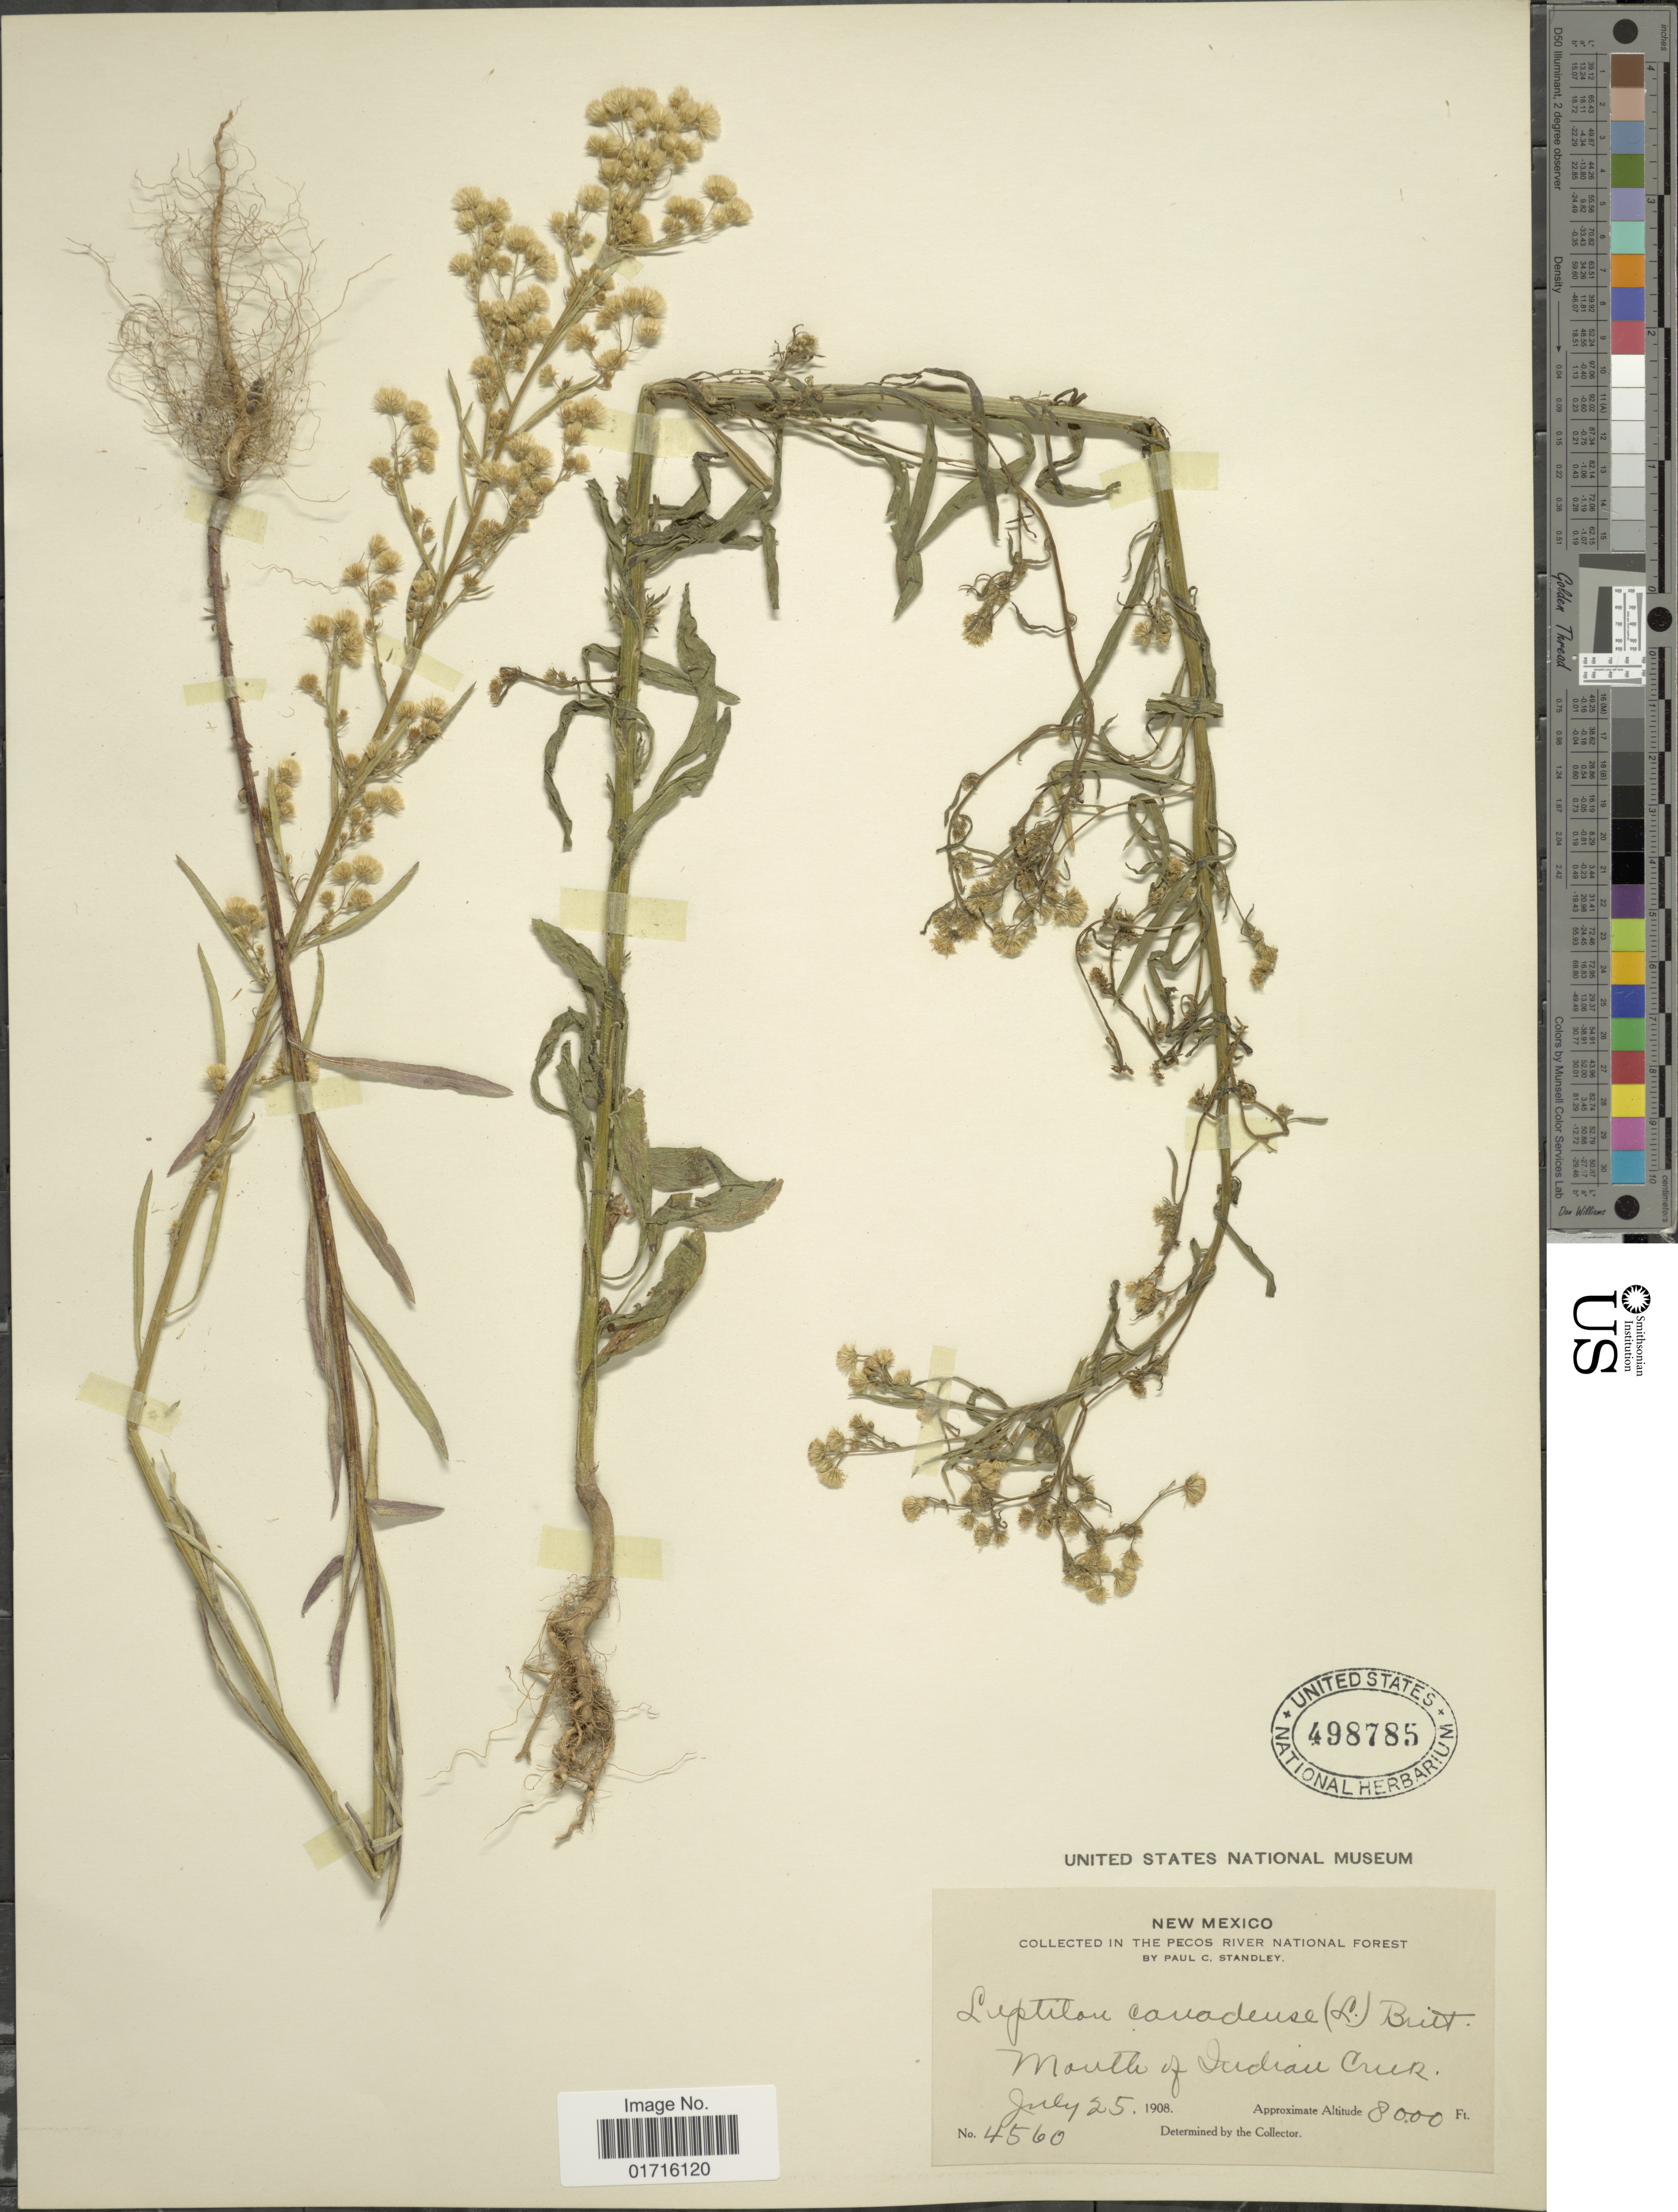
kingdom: Plantae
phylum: Tracheophyta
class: Magnoliopsida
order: Asterales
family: Asteraceae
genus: Conyza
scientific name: Conyza canadensis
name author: (L.) Cronq.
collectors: P. C. Standley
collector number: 4560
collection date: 1908-07-25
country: United States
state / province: New Mexico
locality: Pecos River National Forest, Mouth of Indian Creek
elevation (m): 2438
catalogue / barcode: US 498785